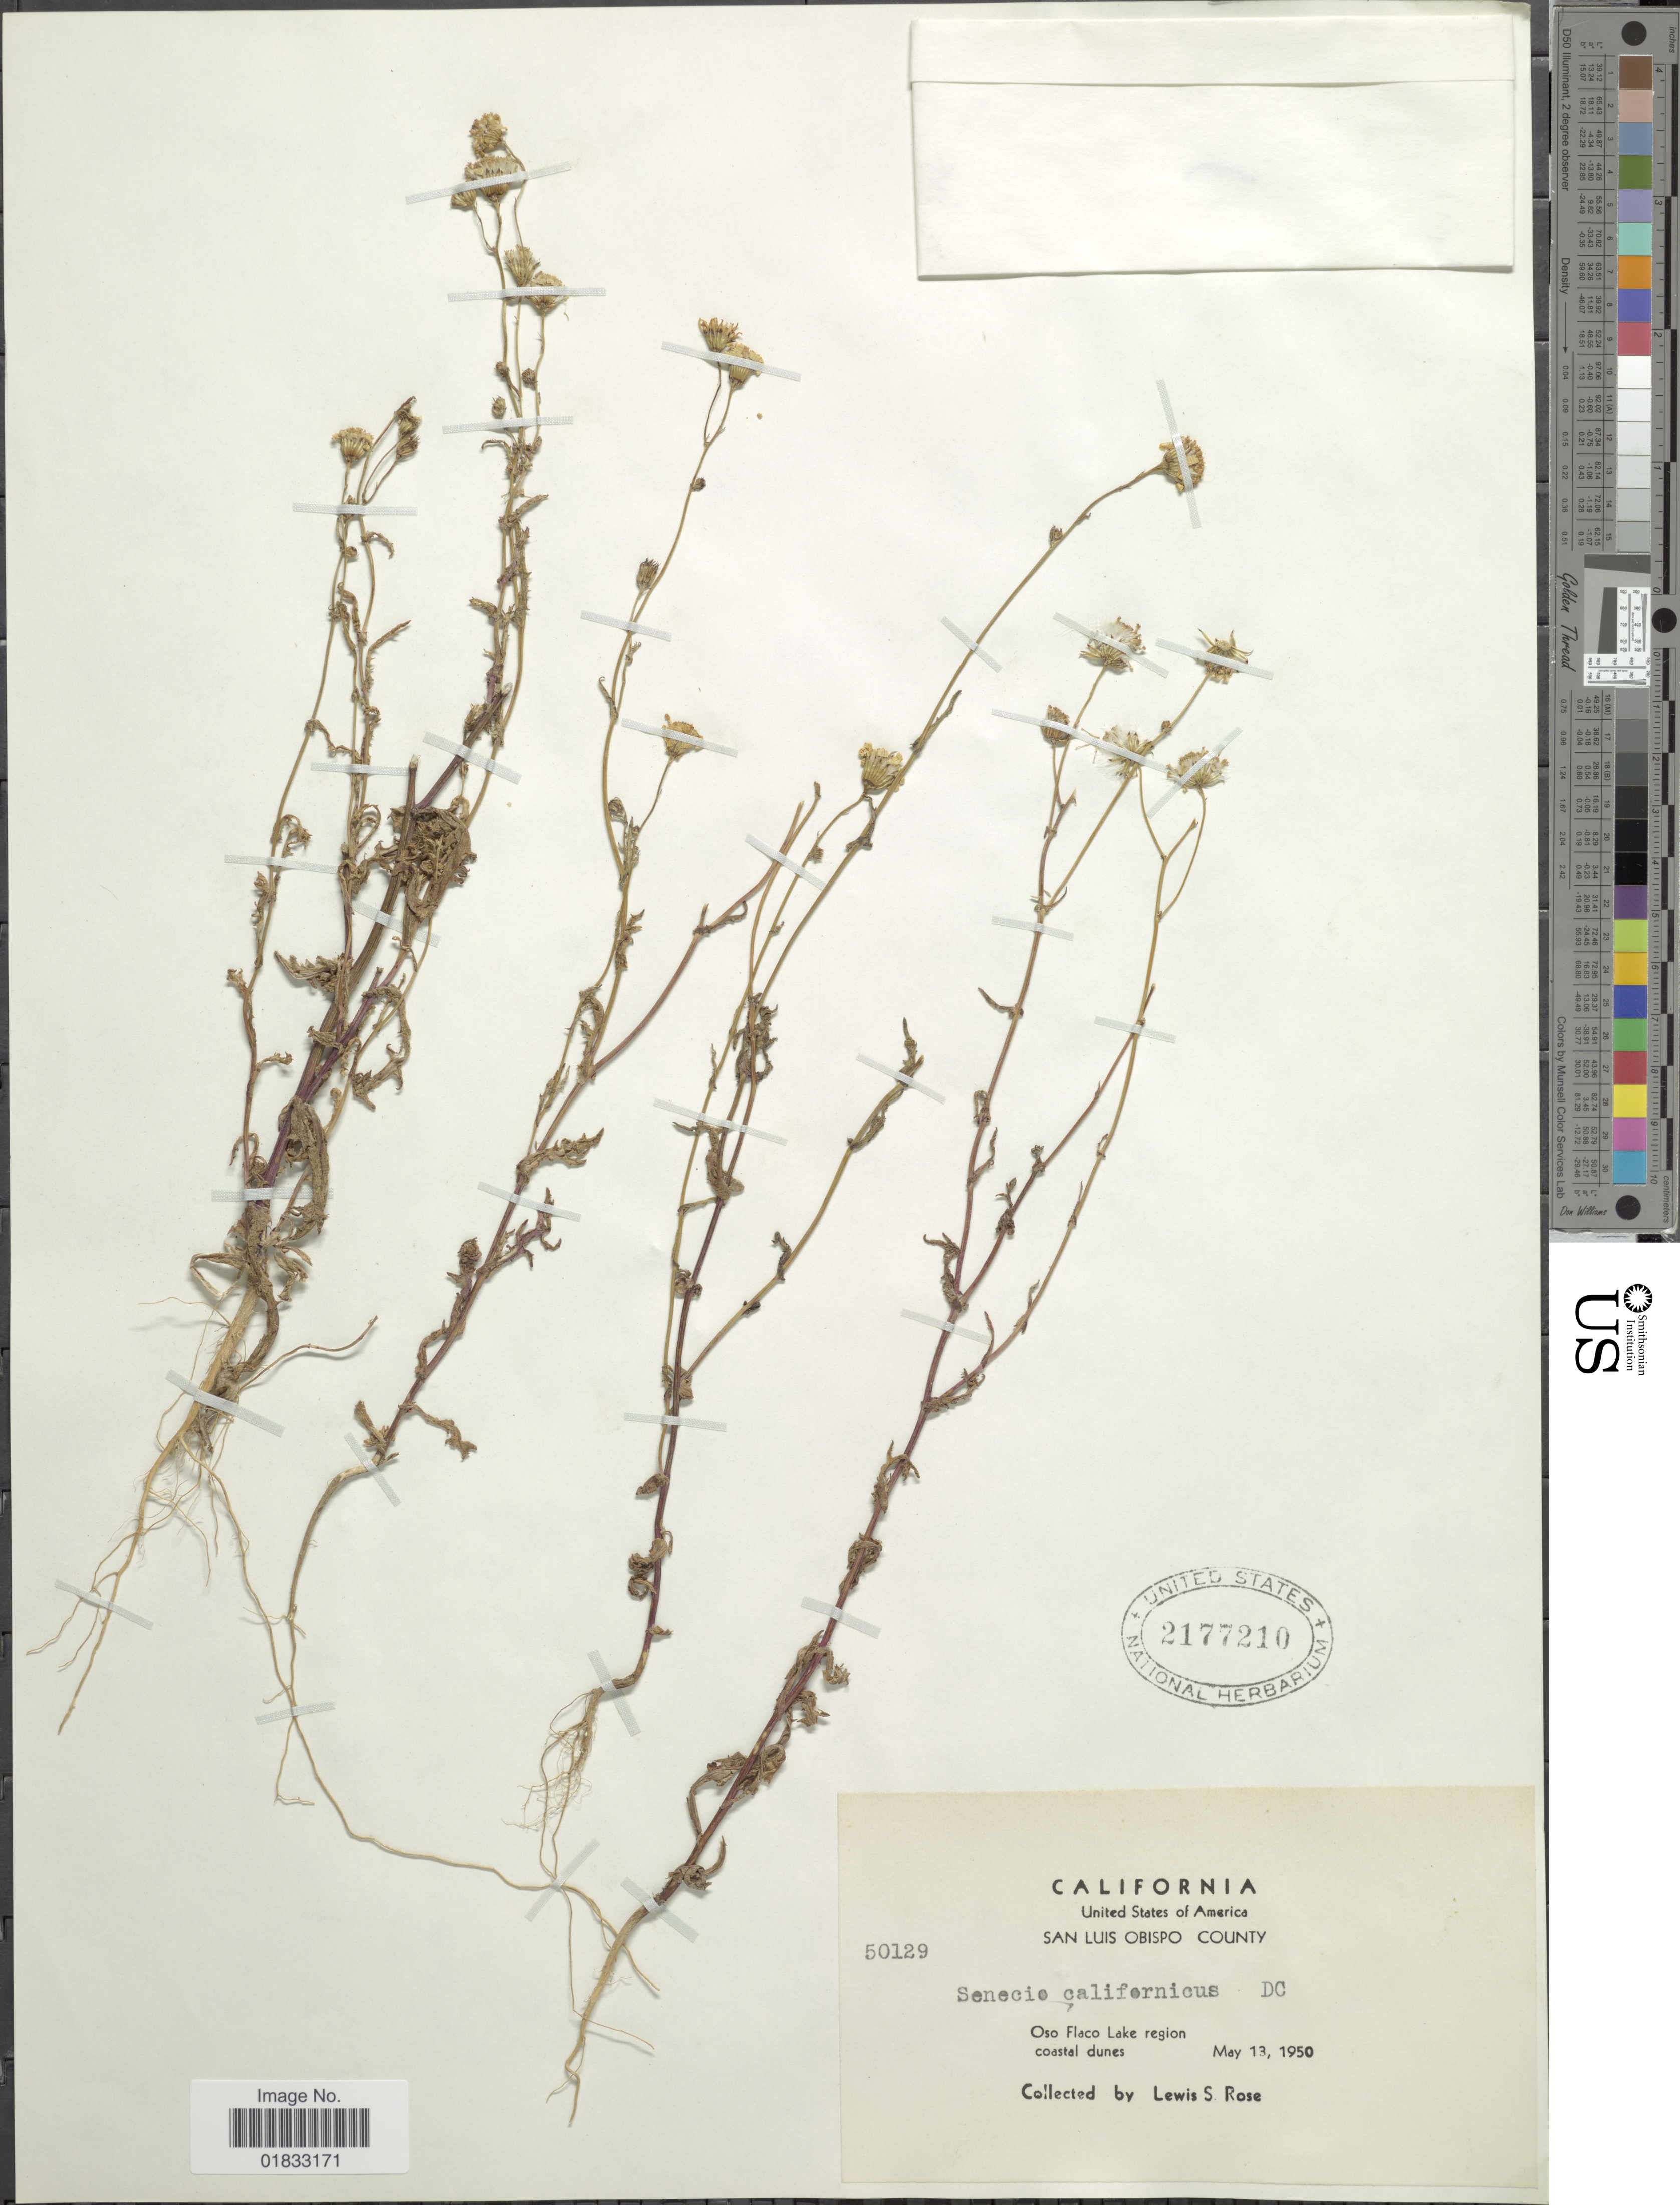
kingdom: Plantae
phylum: Tracheophyta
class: Magnoliopsida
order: Asterales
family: Asteraceae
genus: Senecio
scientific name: Senecio californicus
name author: DC.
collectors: L. S. Rose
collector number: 50129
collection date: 1950-05-13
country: United States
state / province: California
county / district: San Luis Obispo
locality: San Luis Obispo County, Oso Flaco Lake Region, coastal dunes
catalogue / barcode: US 2177210